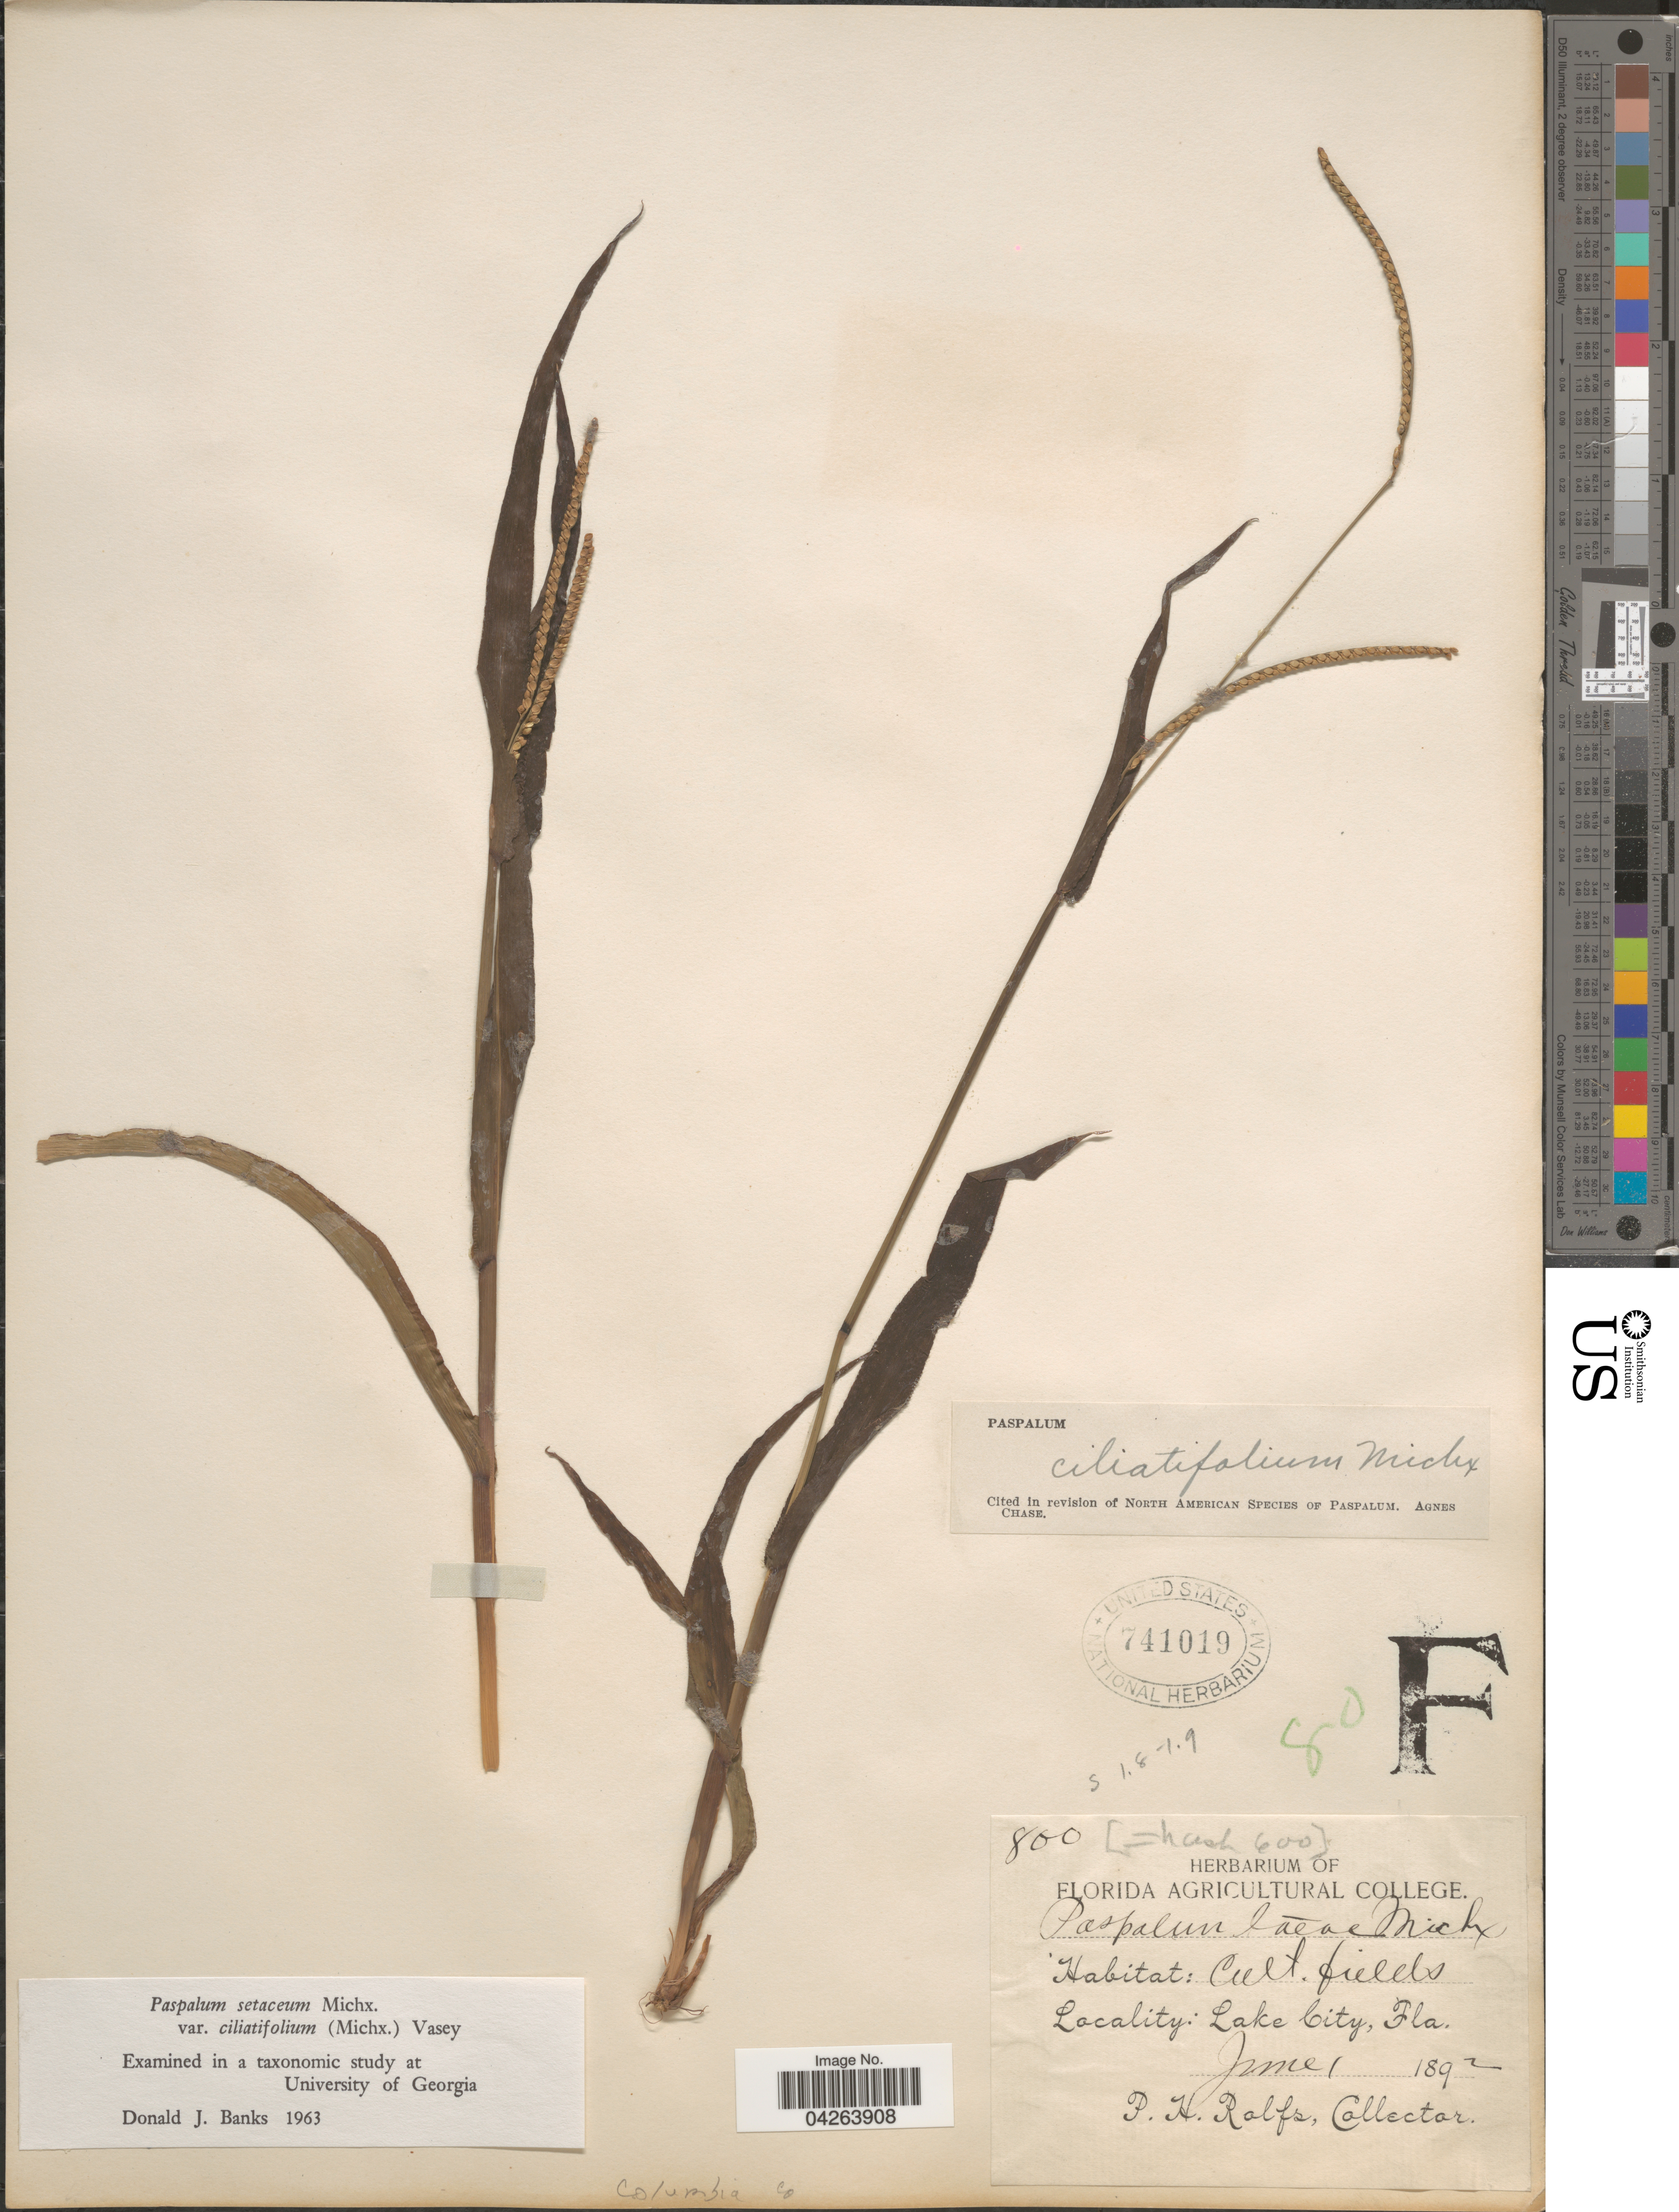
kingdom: Plantae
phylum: Tracheophyta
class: Liliopsida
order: Poales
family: Poaceae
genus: Paspalum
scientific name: Paspalum setaceum var. ciliatifolium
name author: (Michx.) Vasey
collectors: P. H. Rolfs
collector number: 800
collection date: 1892-06-01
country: United States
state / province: Florida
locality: Lake City. Columbia Co.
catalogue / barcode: US 741019